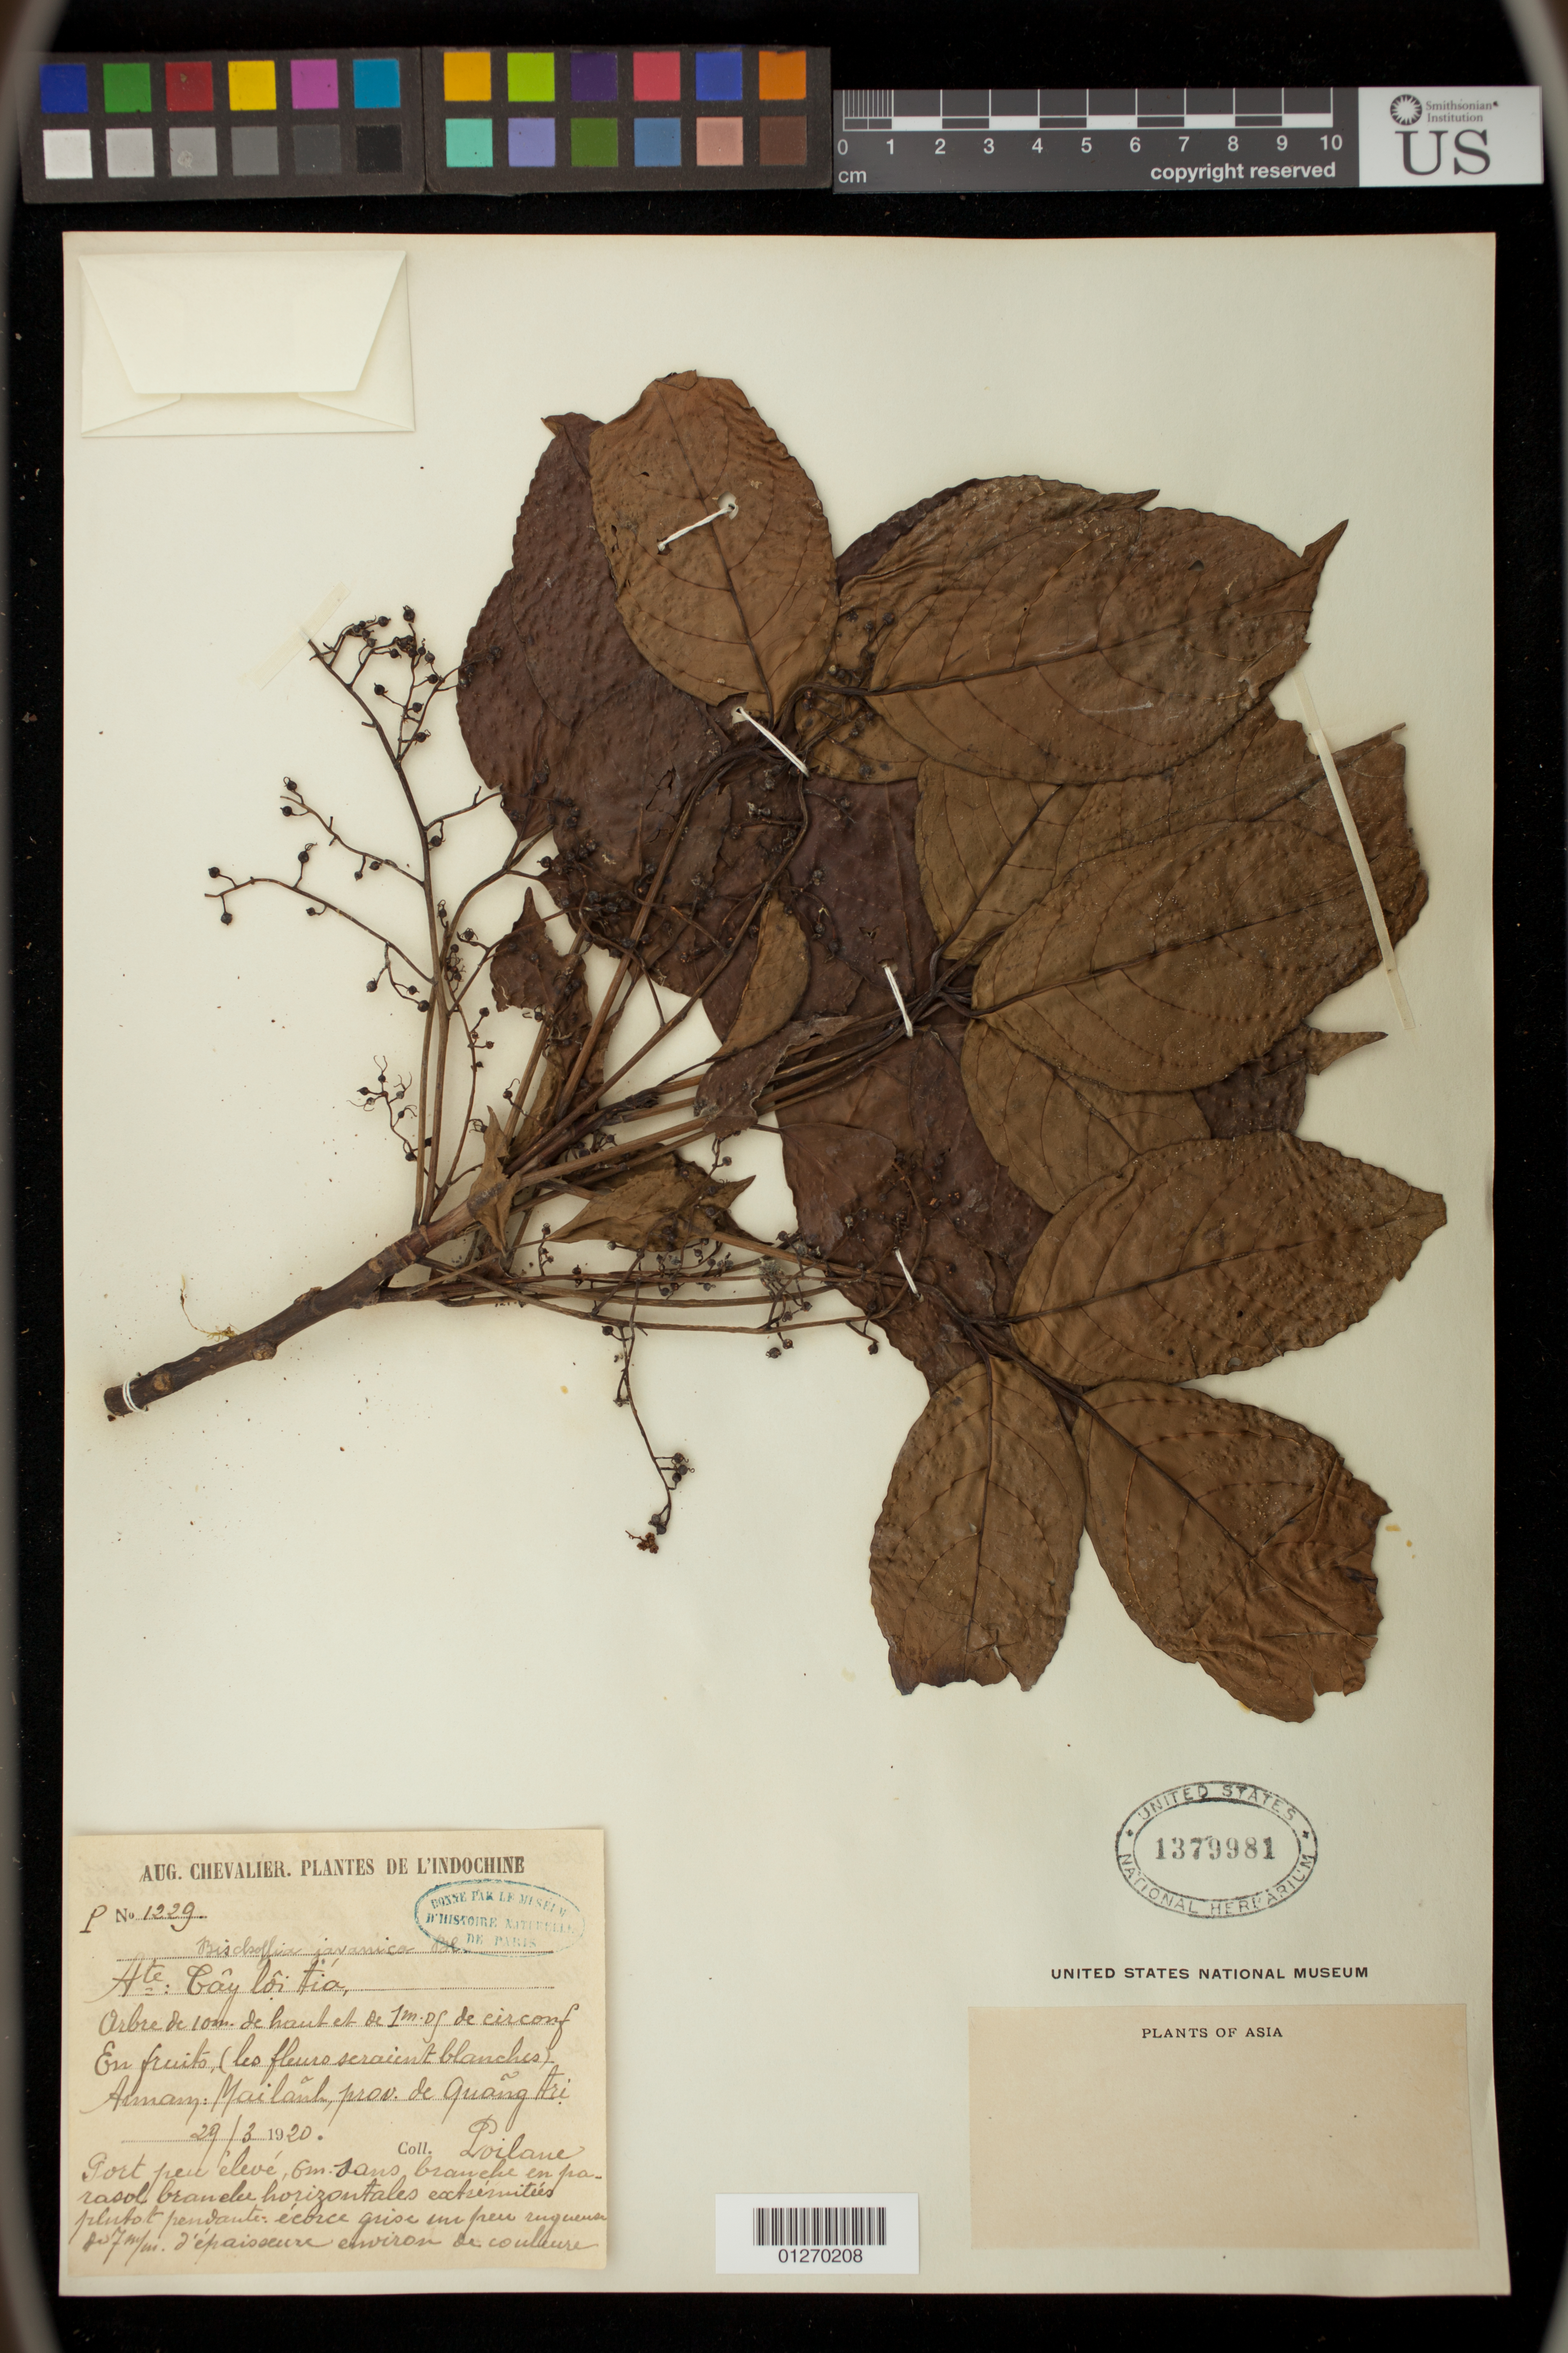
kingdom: Plantae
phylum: Tracheophyta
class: Magnoliopsida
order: Malpighiales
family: Phyllanthaceae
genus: Bischofia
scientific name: Bischofia javanica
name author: Blume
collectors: -. Poilane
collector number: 1229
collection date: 1920-03-29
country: Vietnam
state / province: Mailanh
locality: prov. de Quang tri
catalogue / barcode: US 1379981